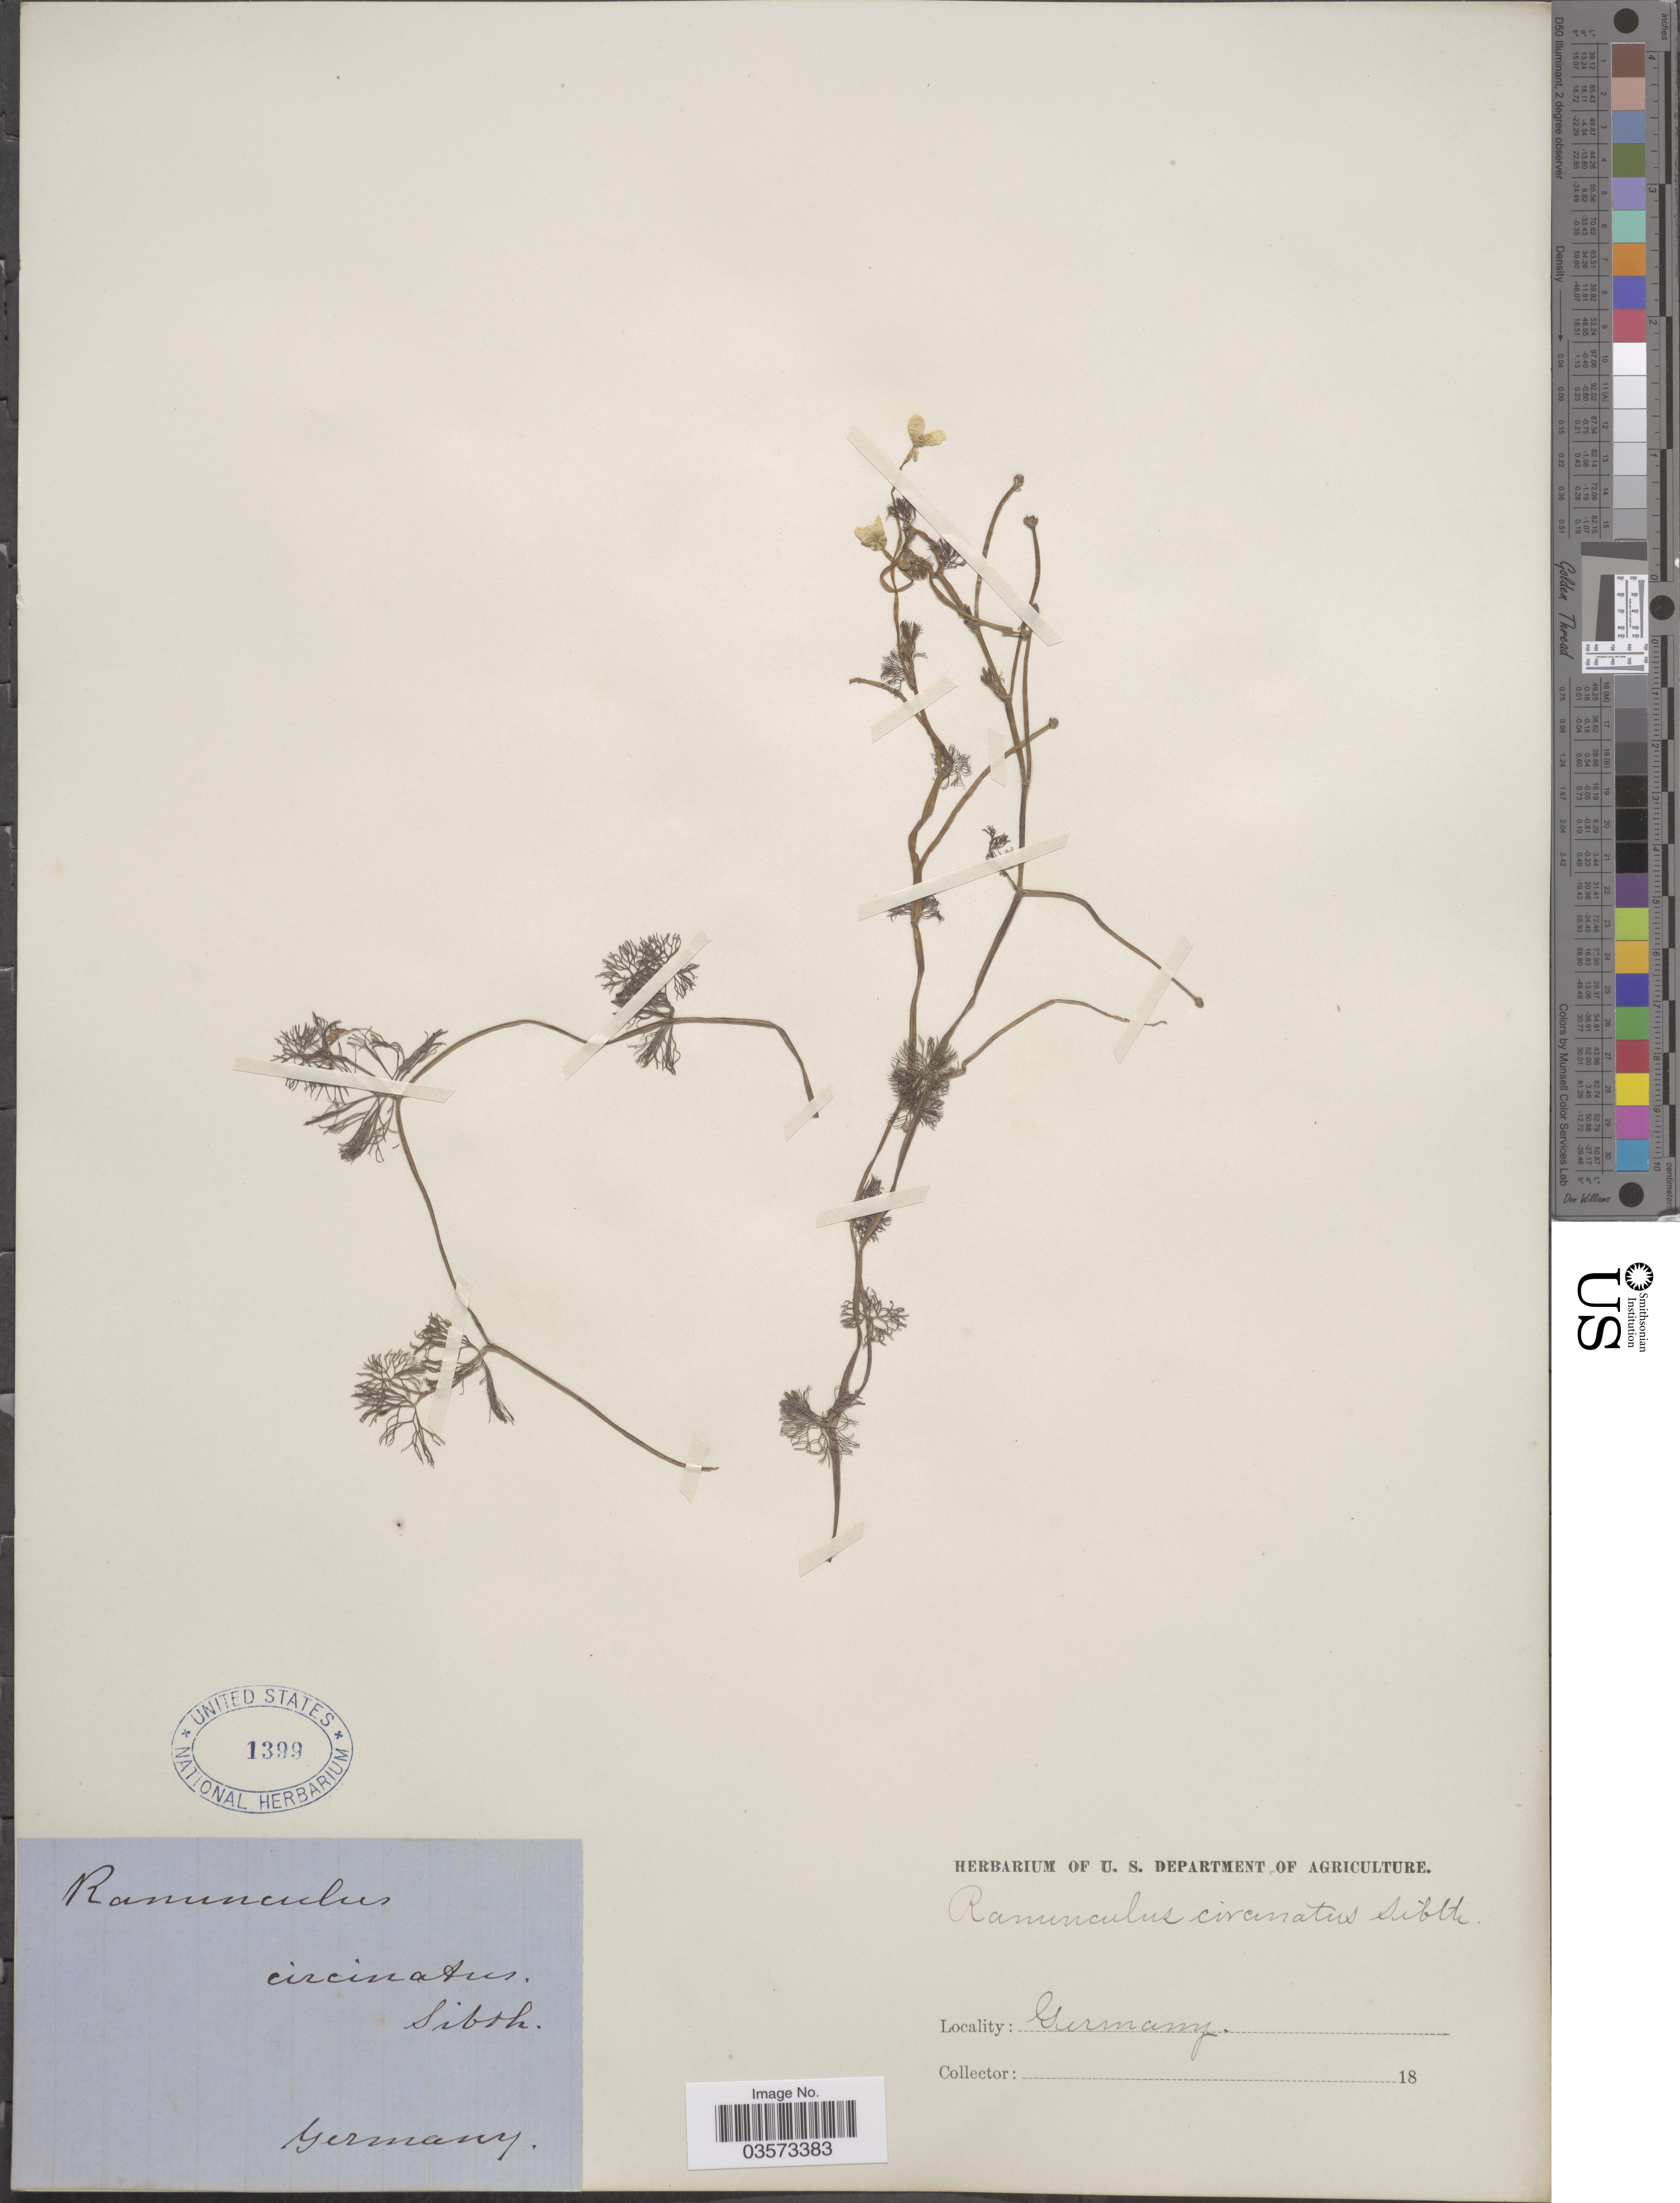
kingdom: Plantae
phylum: Tracheophyta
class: Magnoliopsida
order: Ranunculales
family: Ranunculaceae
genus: Ranunculus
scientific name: Ranunculus circinatus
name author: Sibth.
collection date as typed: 18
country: Germany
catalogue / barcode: US 1399